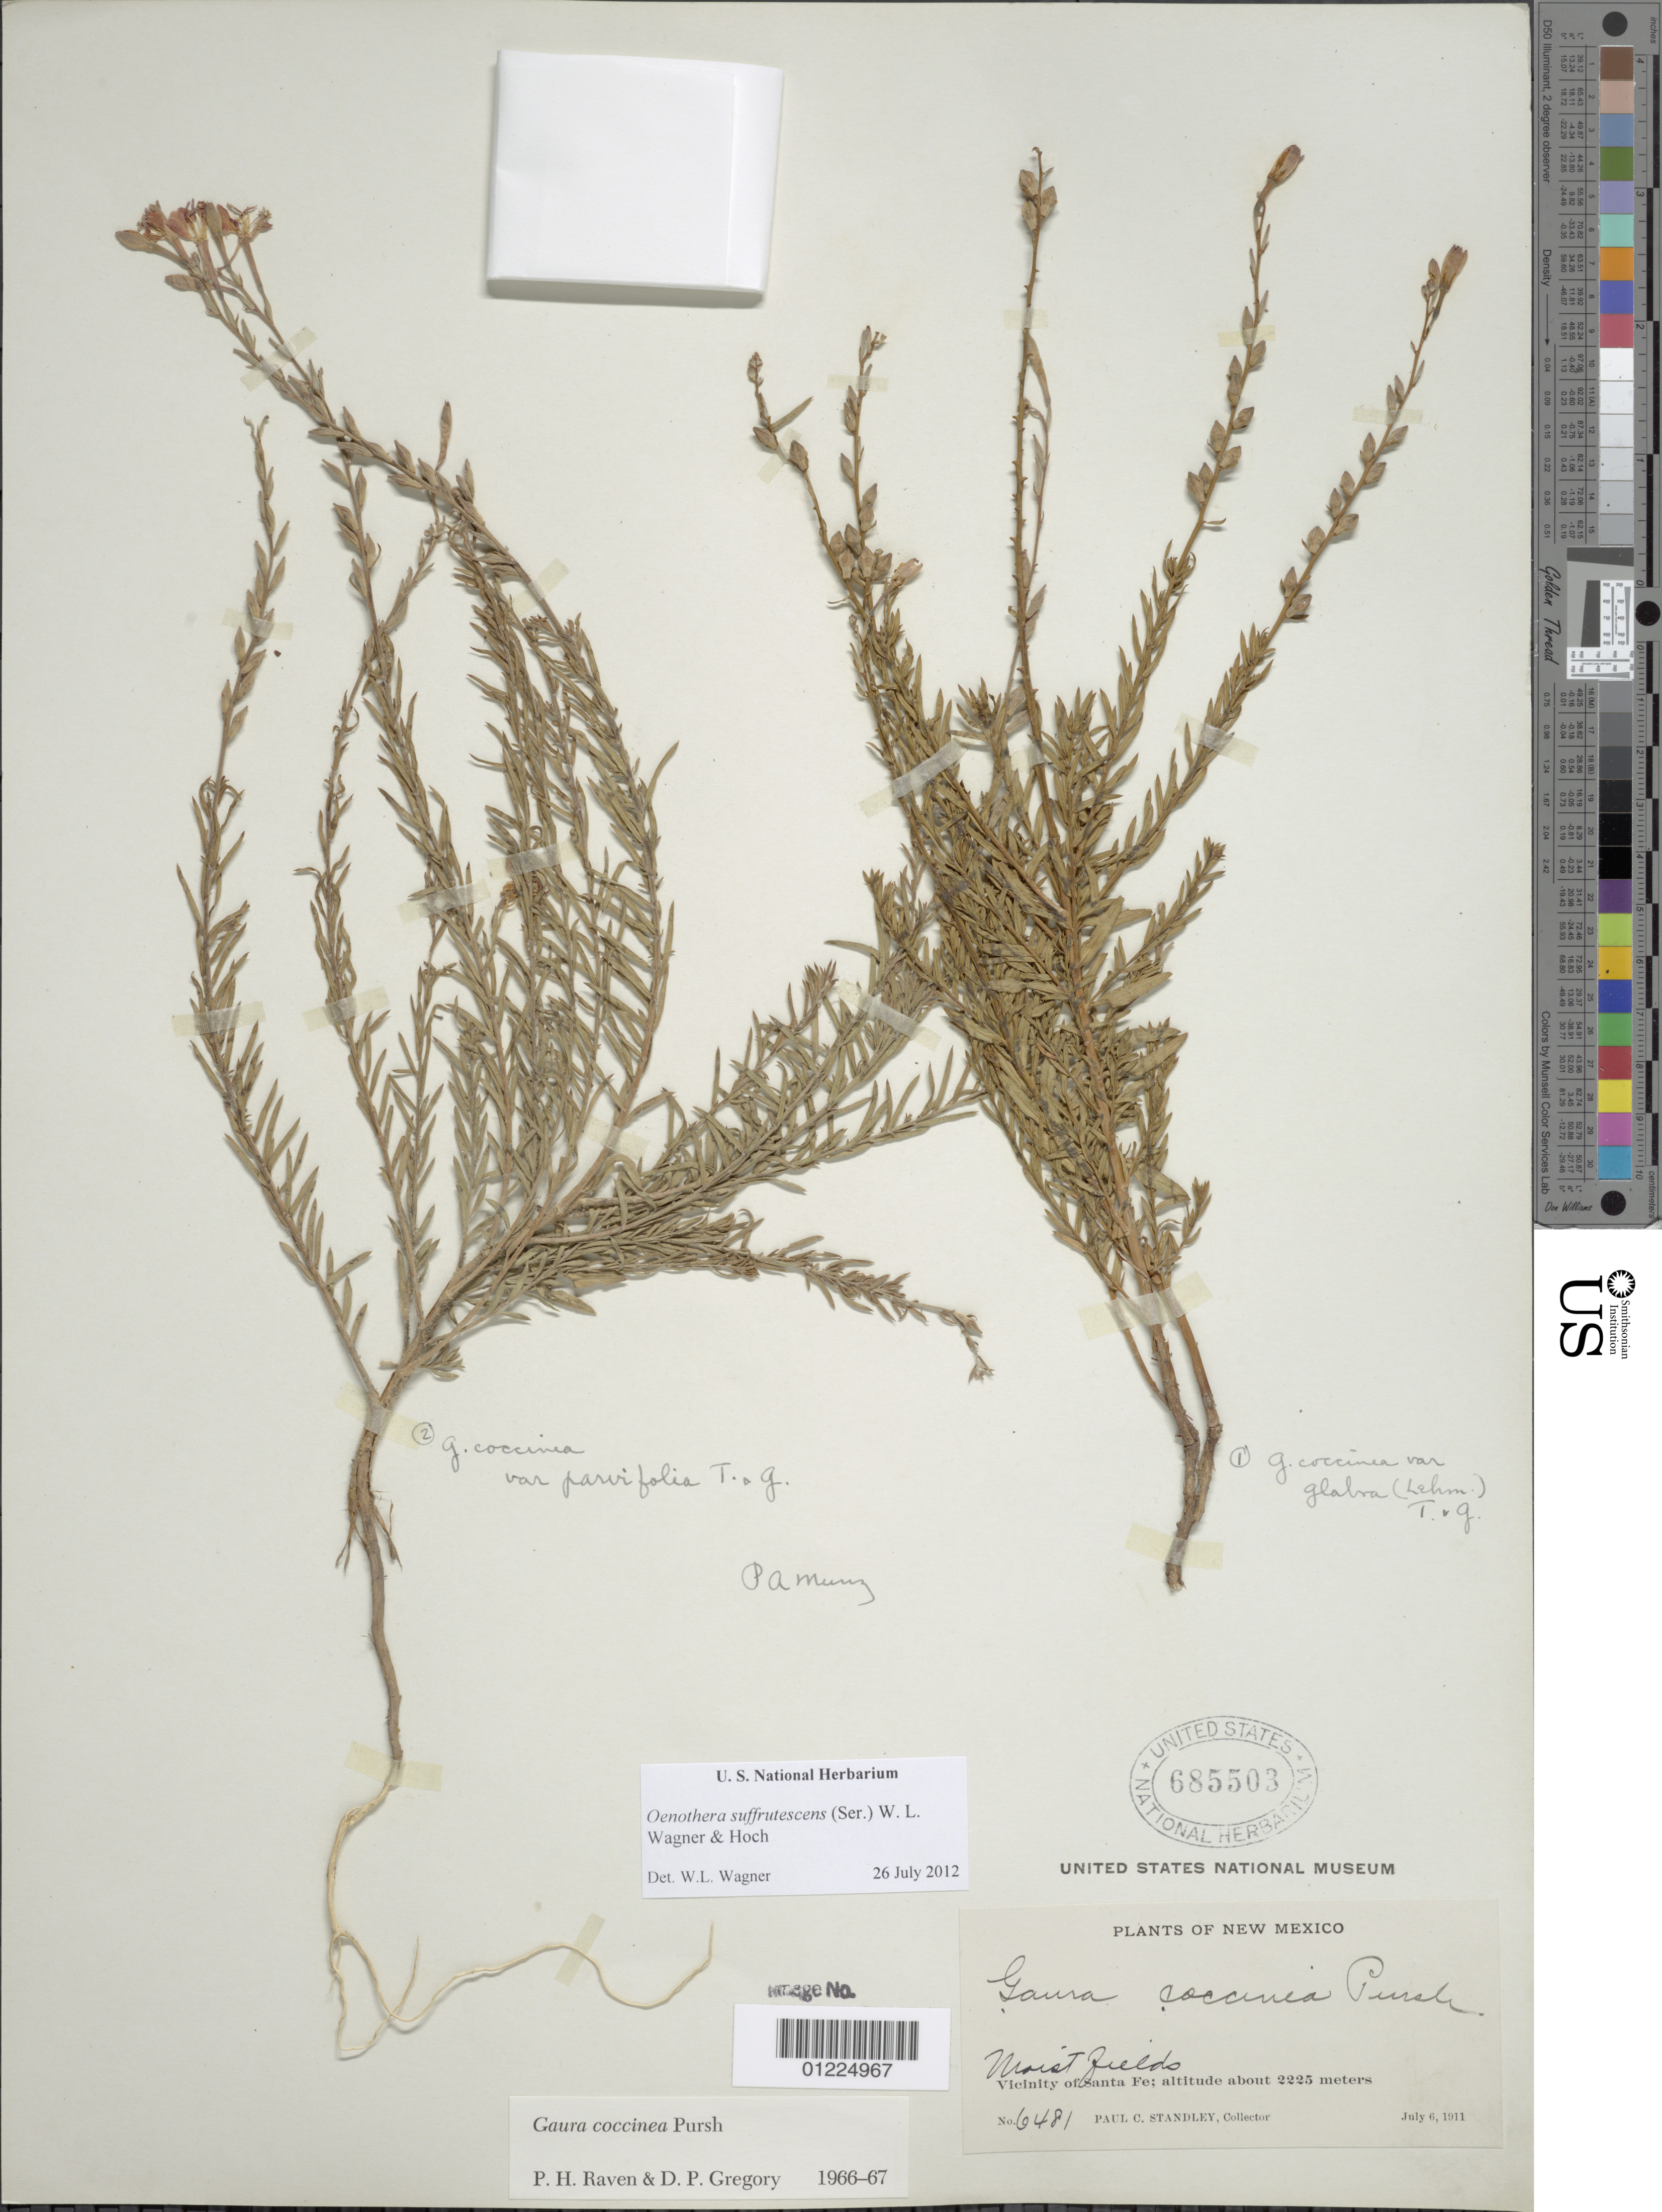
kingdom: Plantae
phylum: Tracheophyta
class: Magnoliopsida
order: Myrtales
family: Onagraceae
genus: Oenothera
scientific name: Oenothera suffrutescens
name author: (Ser.) W.L. Wagner & Hoch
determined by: Wagner, W. L., (BOT), Smithsonian Institution - National Museum of Natural History (UNITED STATES)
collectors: P. C. Standley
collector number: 6481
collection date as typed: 06 Jul 1911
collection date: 1911-07-06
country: United States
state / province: New Mexico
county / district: Santa Fe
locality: Santa Fe vicinity.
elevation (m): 2225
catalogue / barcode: US 685503